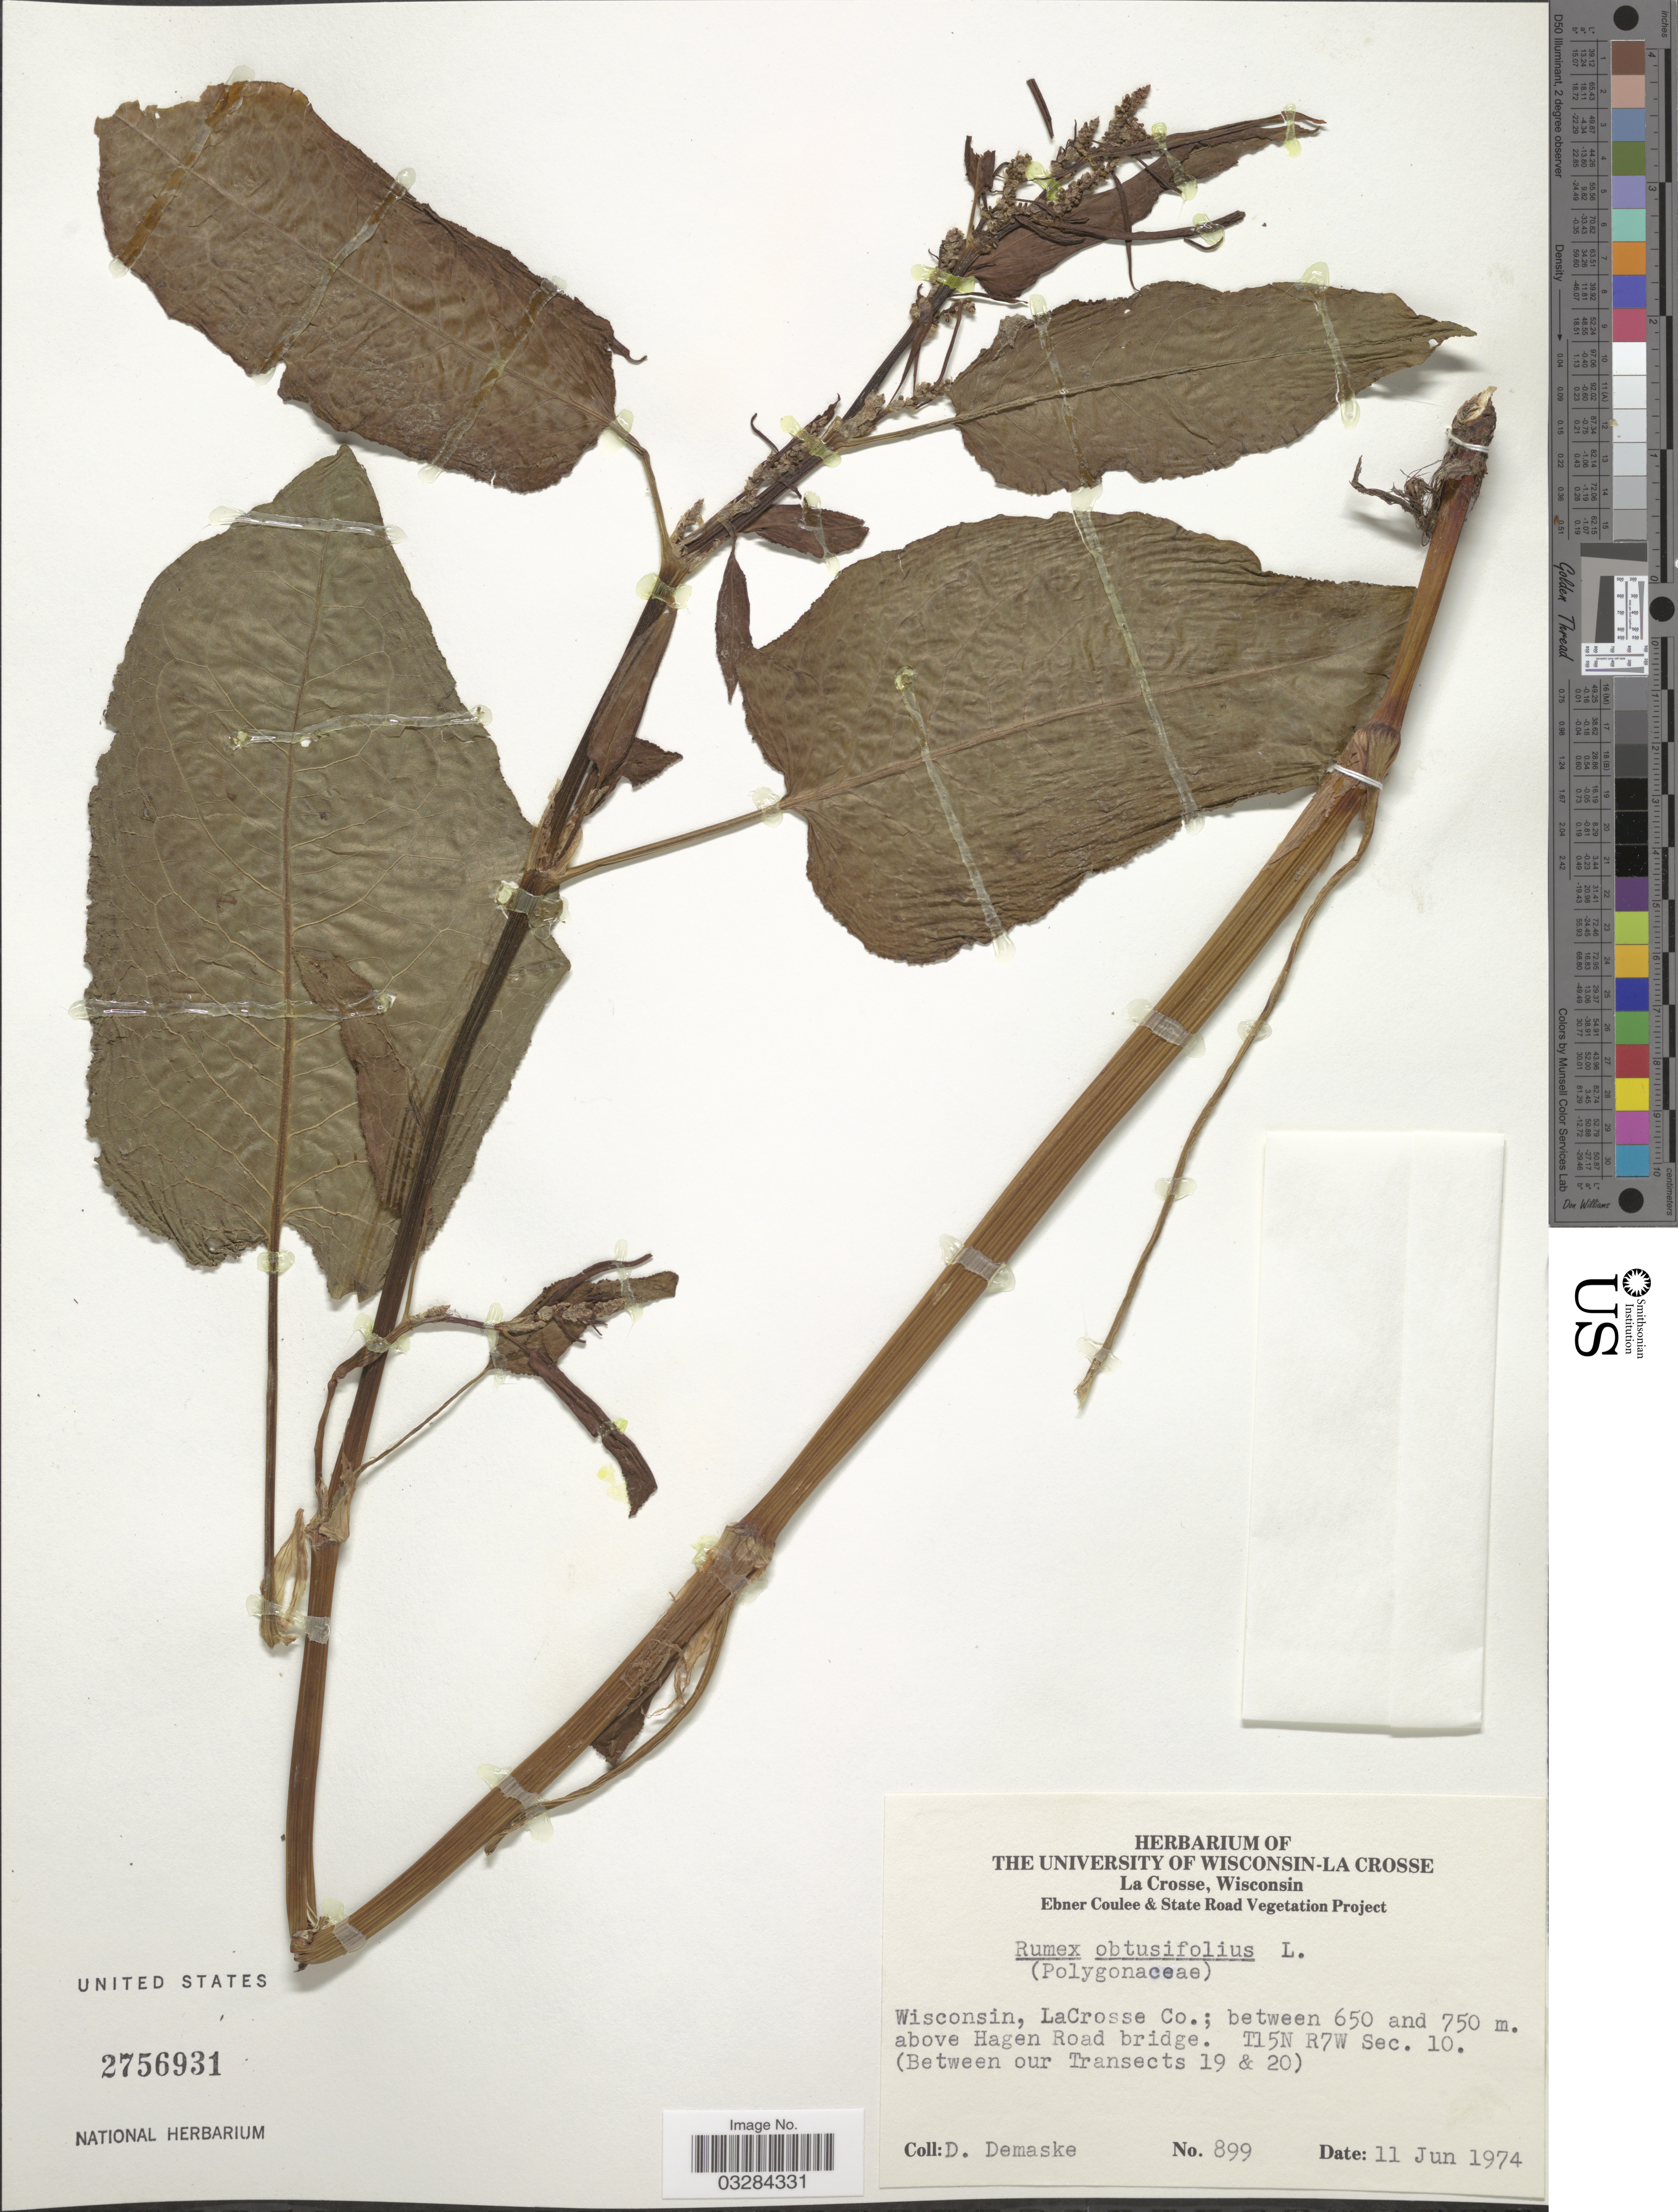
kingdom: Plantae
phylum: Tracheophyta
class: Magnoliopsida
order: Caryophyllales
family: Polygonaceae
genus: Rumex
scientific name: Rumex obtusifolius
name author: L.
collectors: D. Demaske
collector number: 899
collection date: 1974-06-11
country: United States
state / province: Wisconsin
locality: LaCrosse Co.; between 650 and 750 m. above Hagen Road bridge. T15N R7W Sec. 10. (Between our Transect 19 & 22).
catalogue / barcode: US 2756931